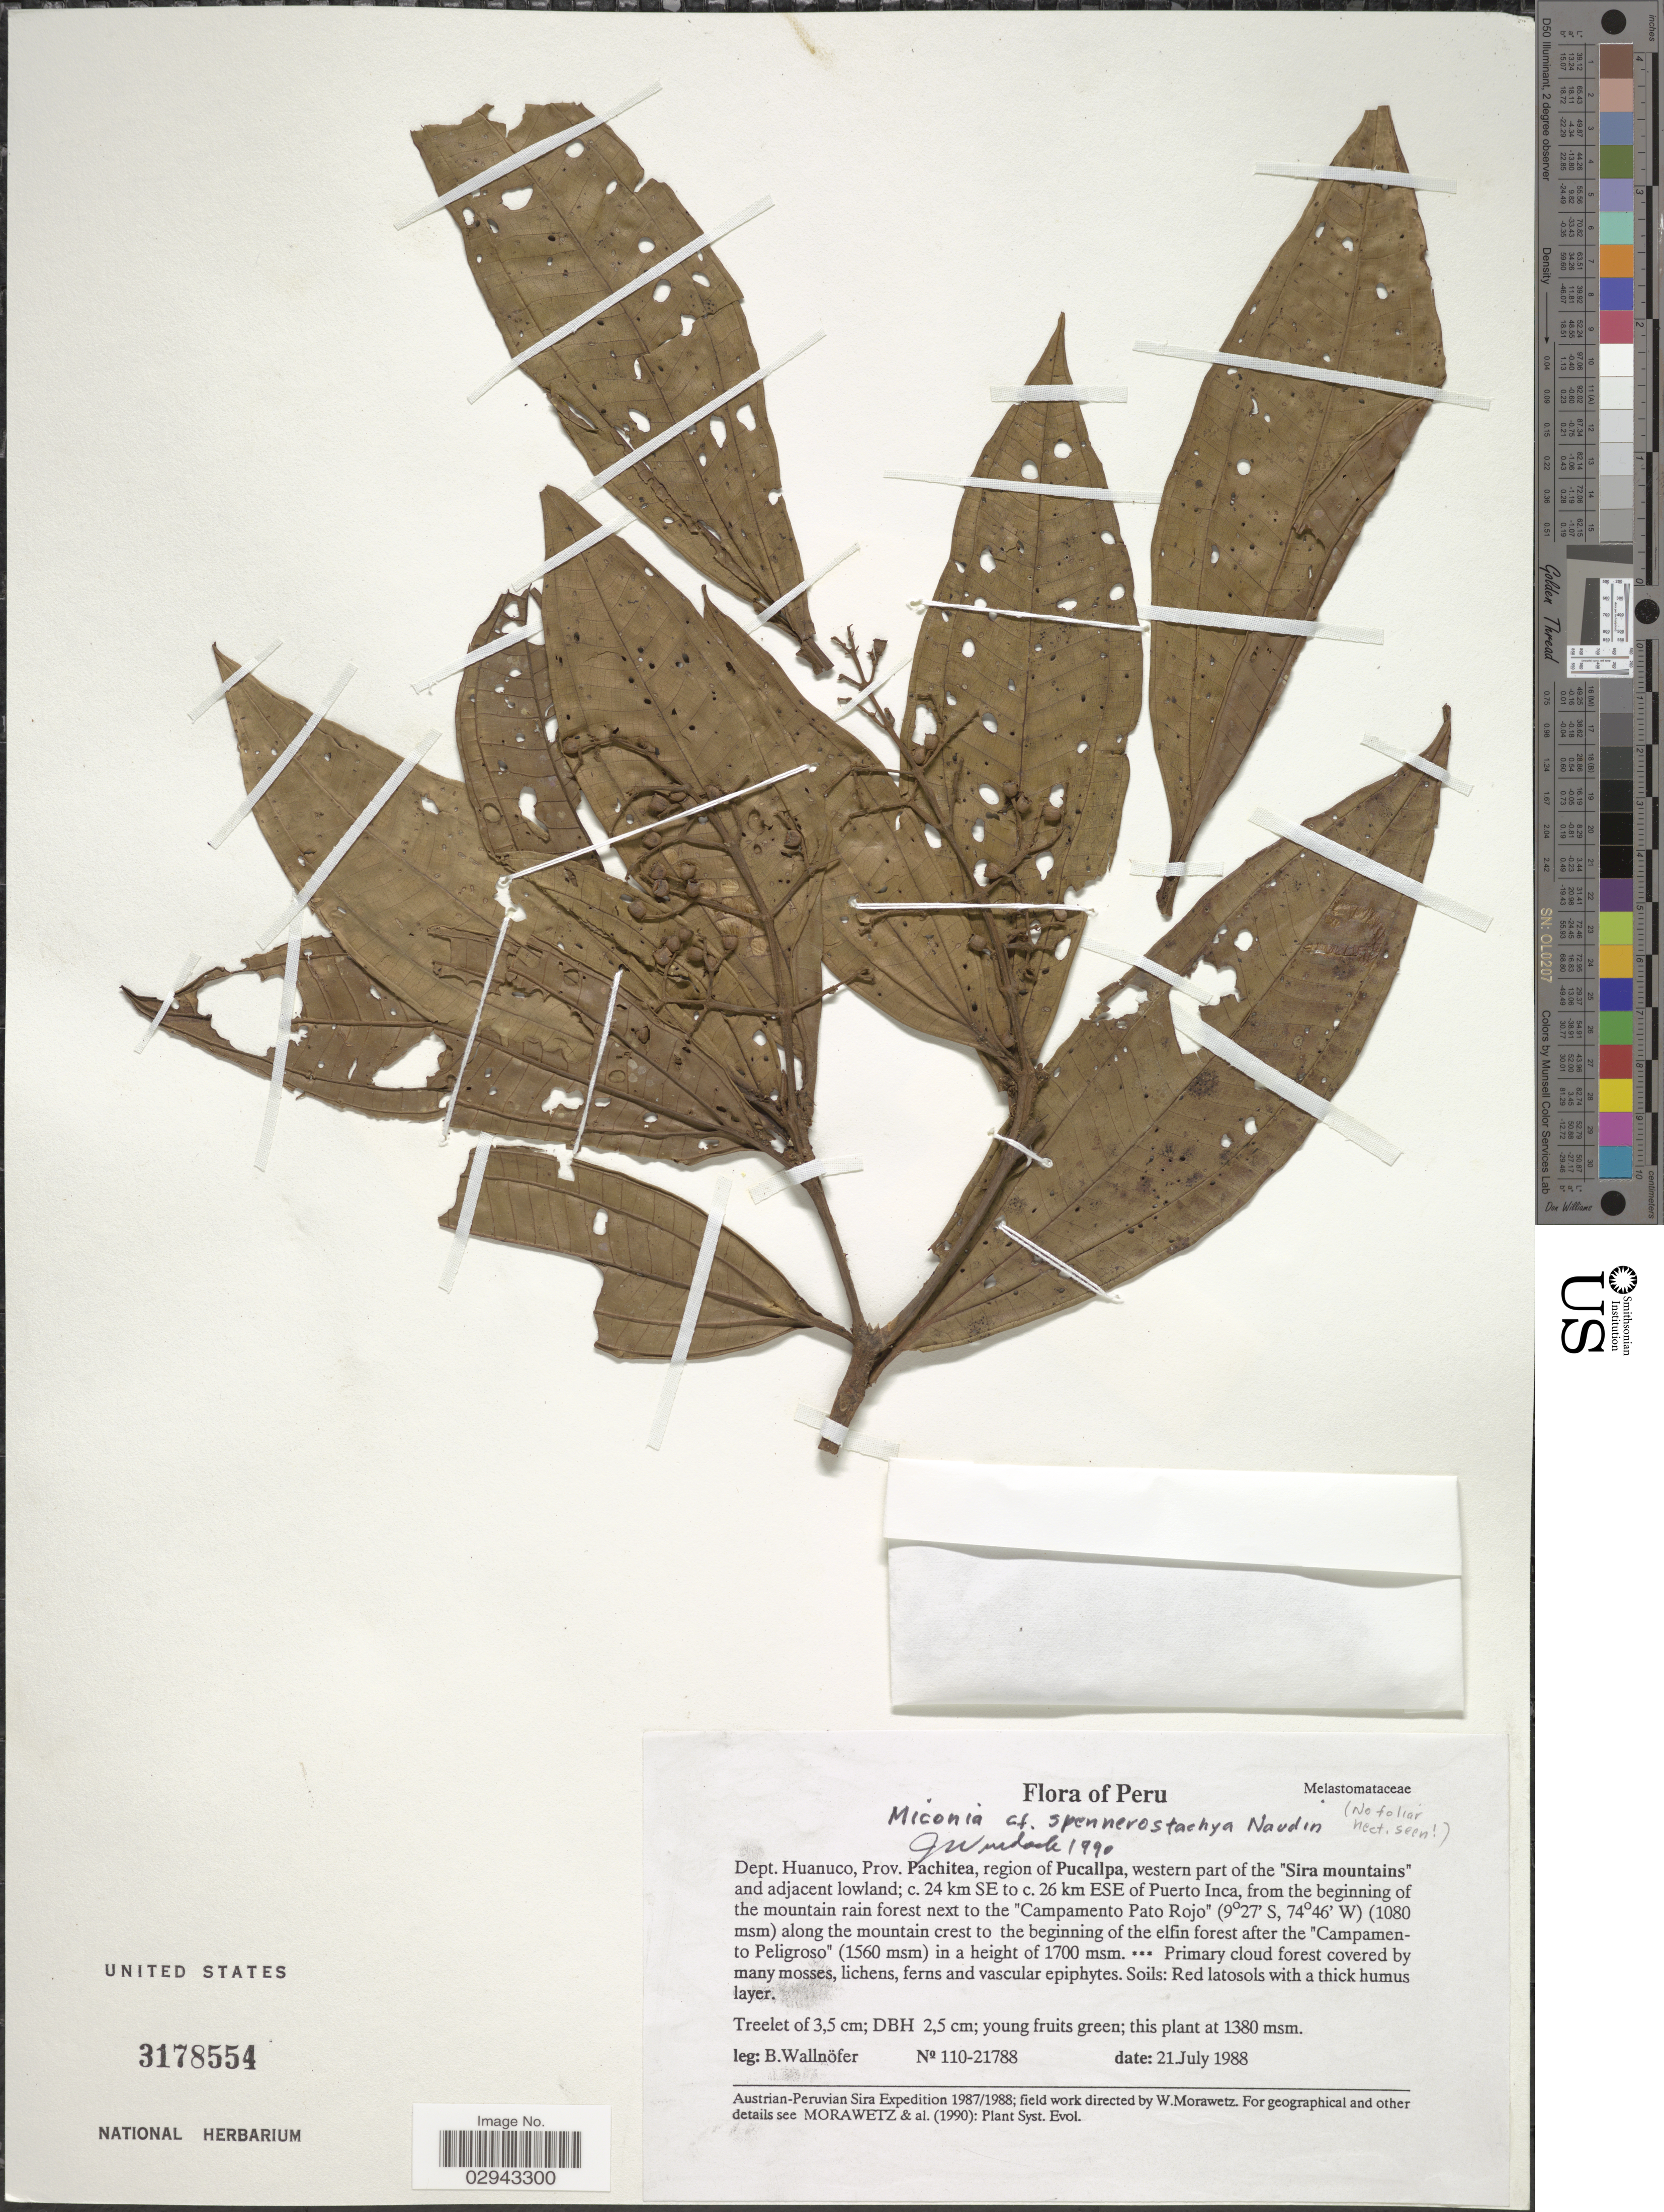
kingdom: Plantae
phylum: Tracheophyta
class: Magnoliopsida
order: Myrtales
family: Melastomataceae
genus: Miconia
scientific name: Miconia spennerostachya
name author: Naudin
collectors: B. Wallnöfer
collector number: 110-21788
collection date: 1988-07-21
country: Peru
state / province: Huánuco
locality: Dept. Huanuco, Prov. Pachitea, region of Pucallpa, western part of the "Sira mountains" and adjacent lowland; c. 24 km SE to c. 26 km ESE of Puerto Inca, from the beginning of the mountain rain forest next to the "Campamento Pato Rojo" along the mountain crest to the beginning of the elfin forest after the "Campamento Peligroso".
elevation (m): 1080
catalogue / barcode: US 3178554